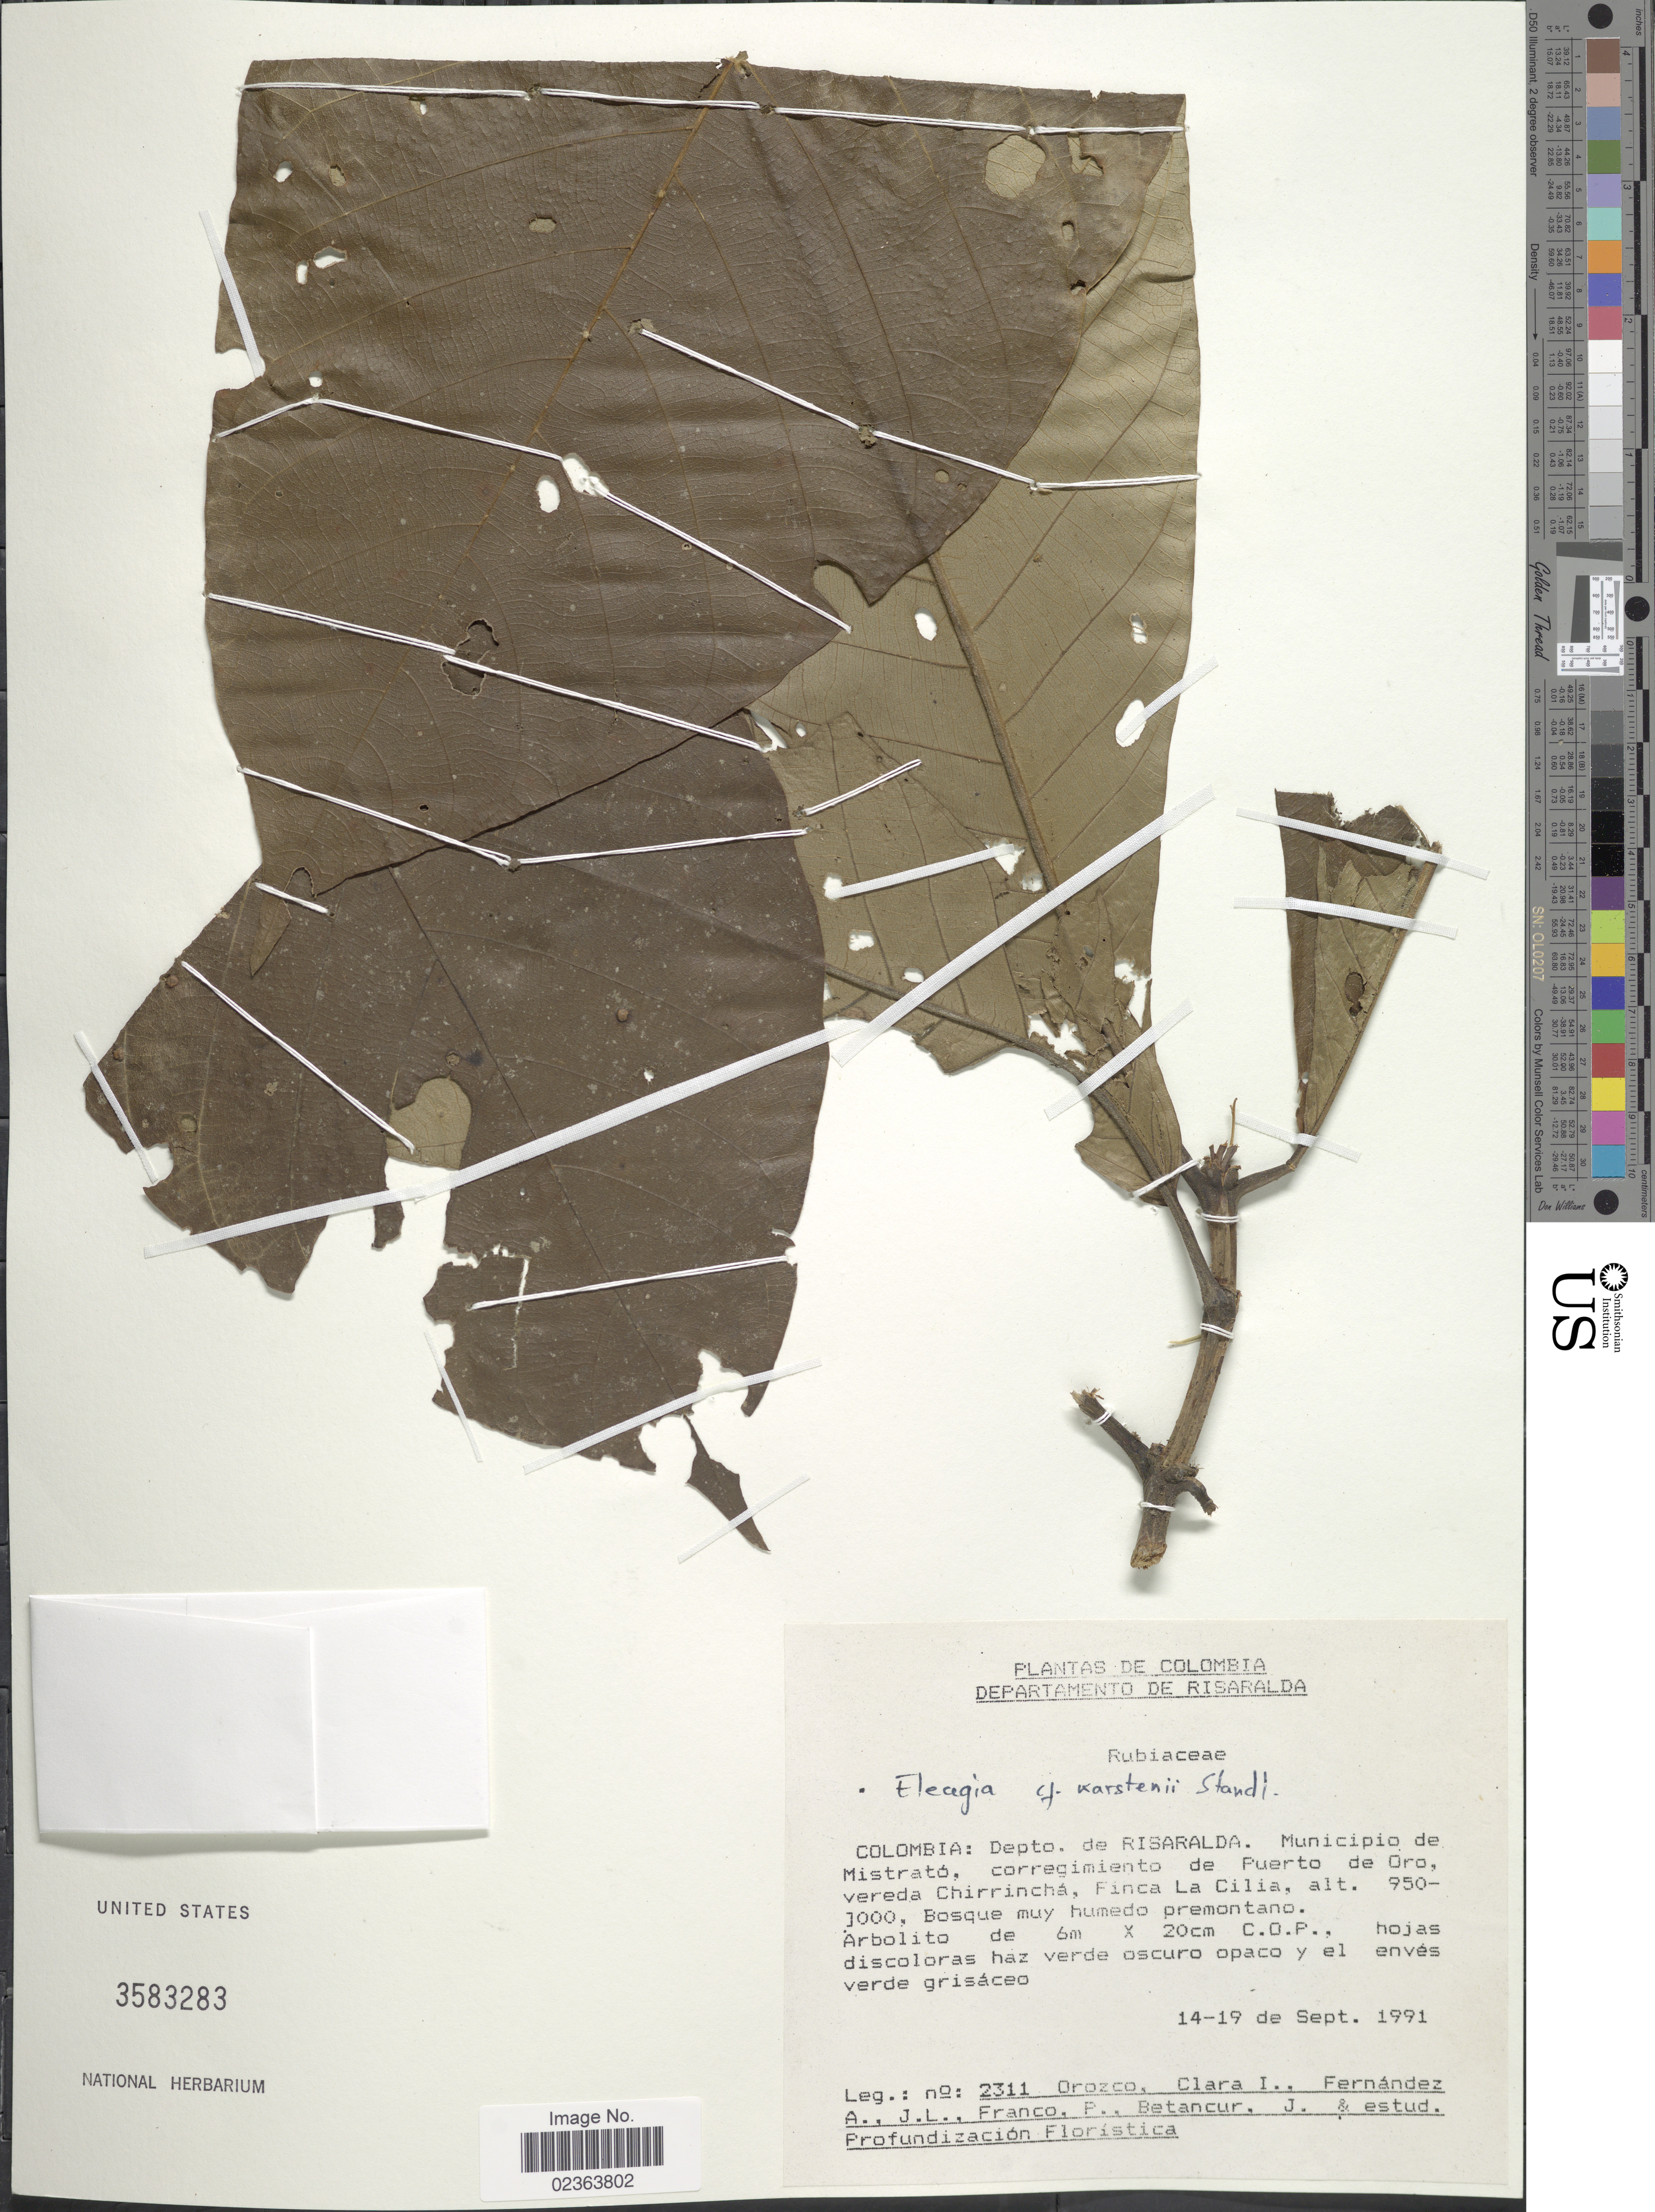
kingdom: Plantae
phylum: Tracheophyta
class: Magnoliopsida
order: Gentianales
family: Rubiaceae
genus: Elaeagia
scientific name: Elaeagia karstenii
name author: Standl.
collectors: C. I. Orozco, A. Fernández, P. Franco, J. Betancur & Estudiantes de Profundizacion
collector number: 2311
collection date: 1991-09-14/1991-09-19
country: Colombia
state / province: Risaralda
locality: Colombia, Depto. de Risaralda, Municipio de Mistrato, corregimiento de Puerto de Oro, vereda Chirincha, Finca La Cilia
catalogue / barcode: US 3583283